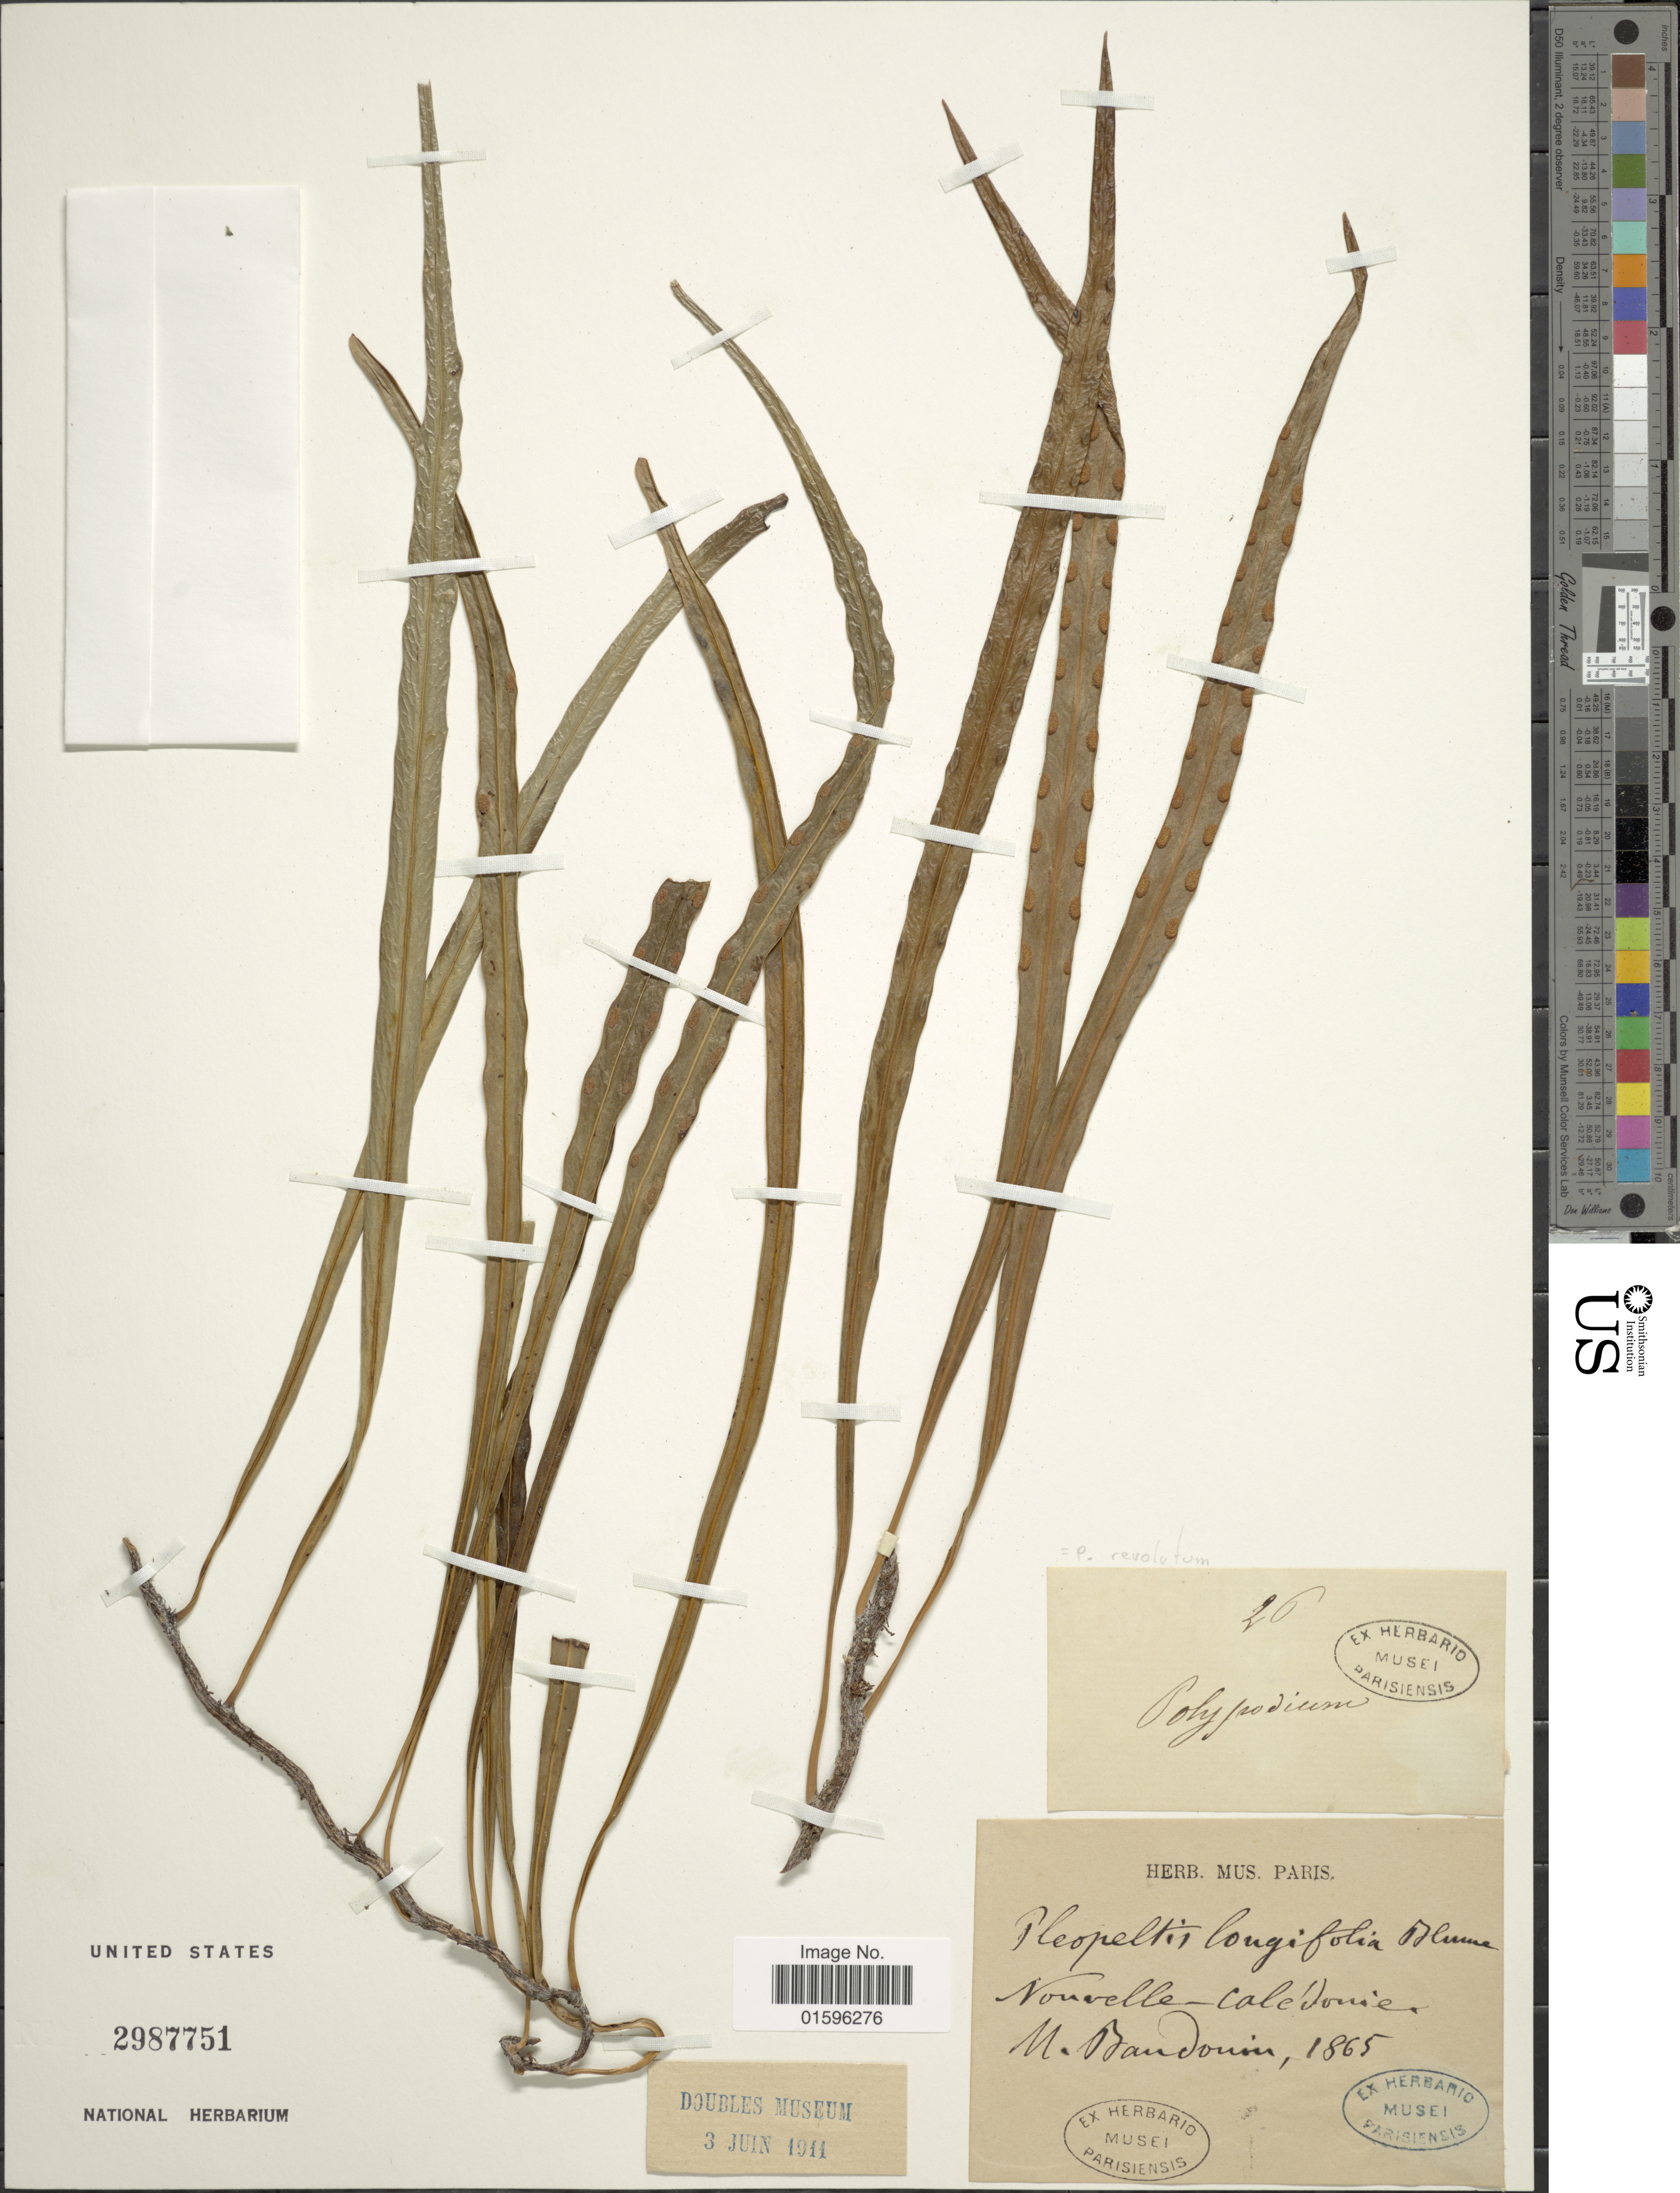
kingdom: Plantae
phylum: Tracheophyta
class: Polypodiopsida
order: Polypodiales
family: Polypodiaceae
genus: Polypodium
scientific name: Polypodium revolutum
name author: (J. Sm.) C. Chr.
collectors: -. Baudouin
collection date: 1865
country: New Caledonia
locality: Nouvelle-Cale'donie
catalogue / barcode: US 2987751